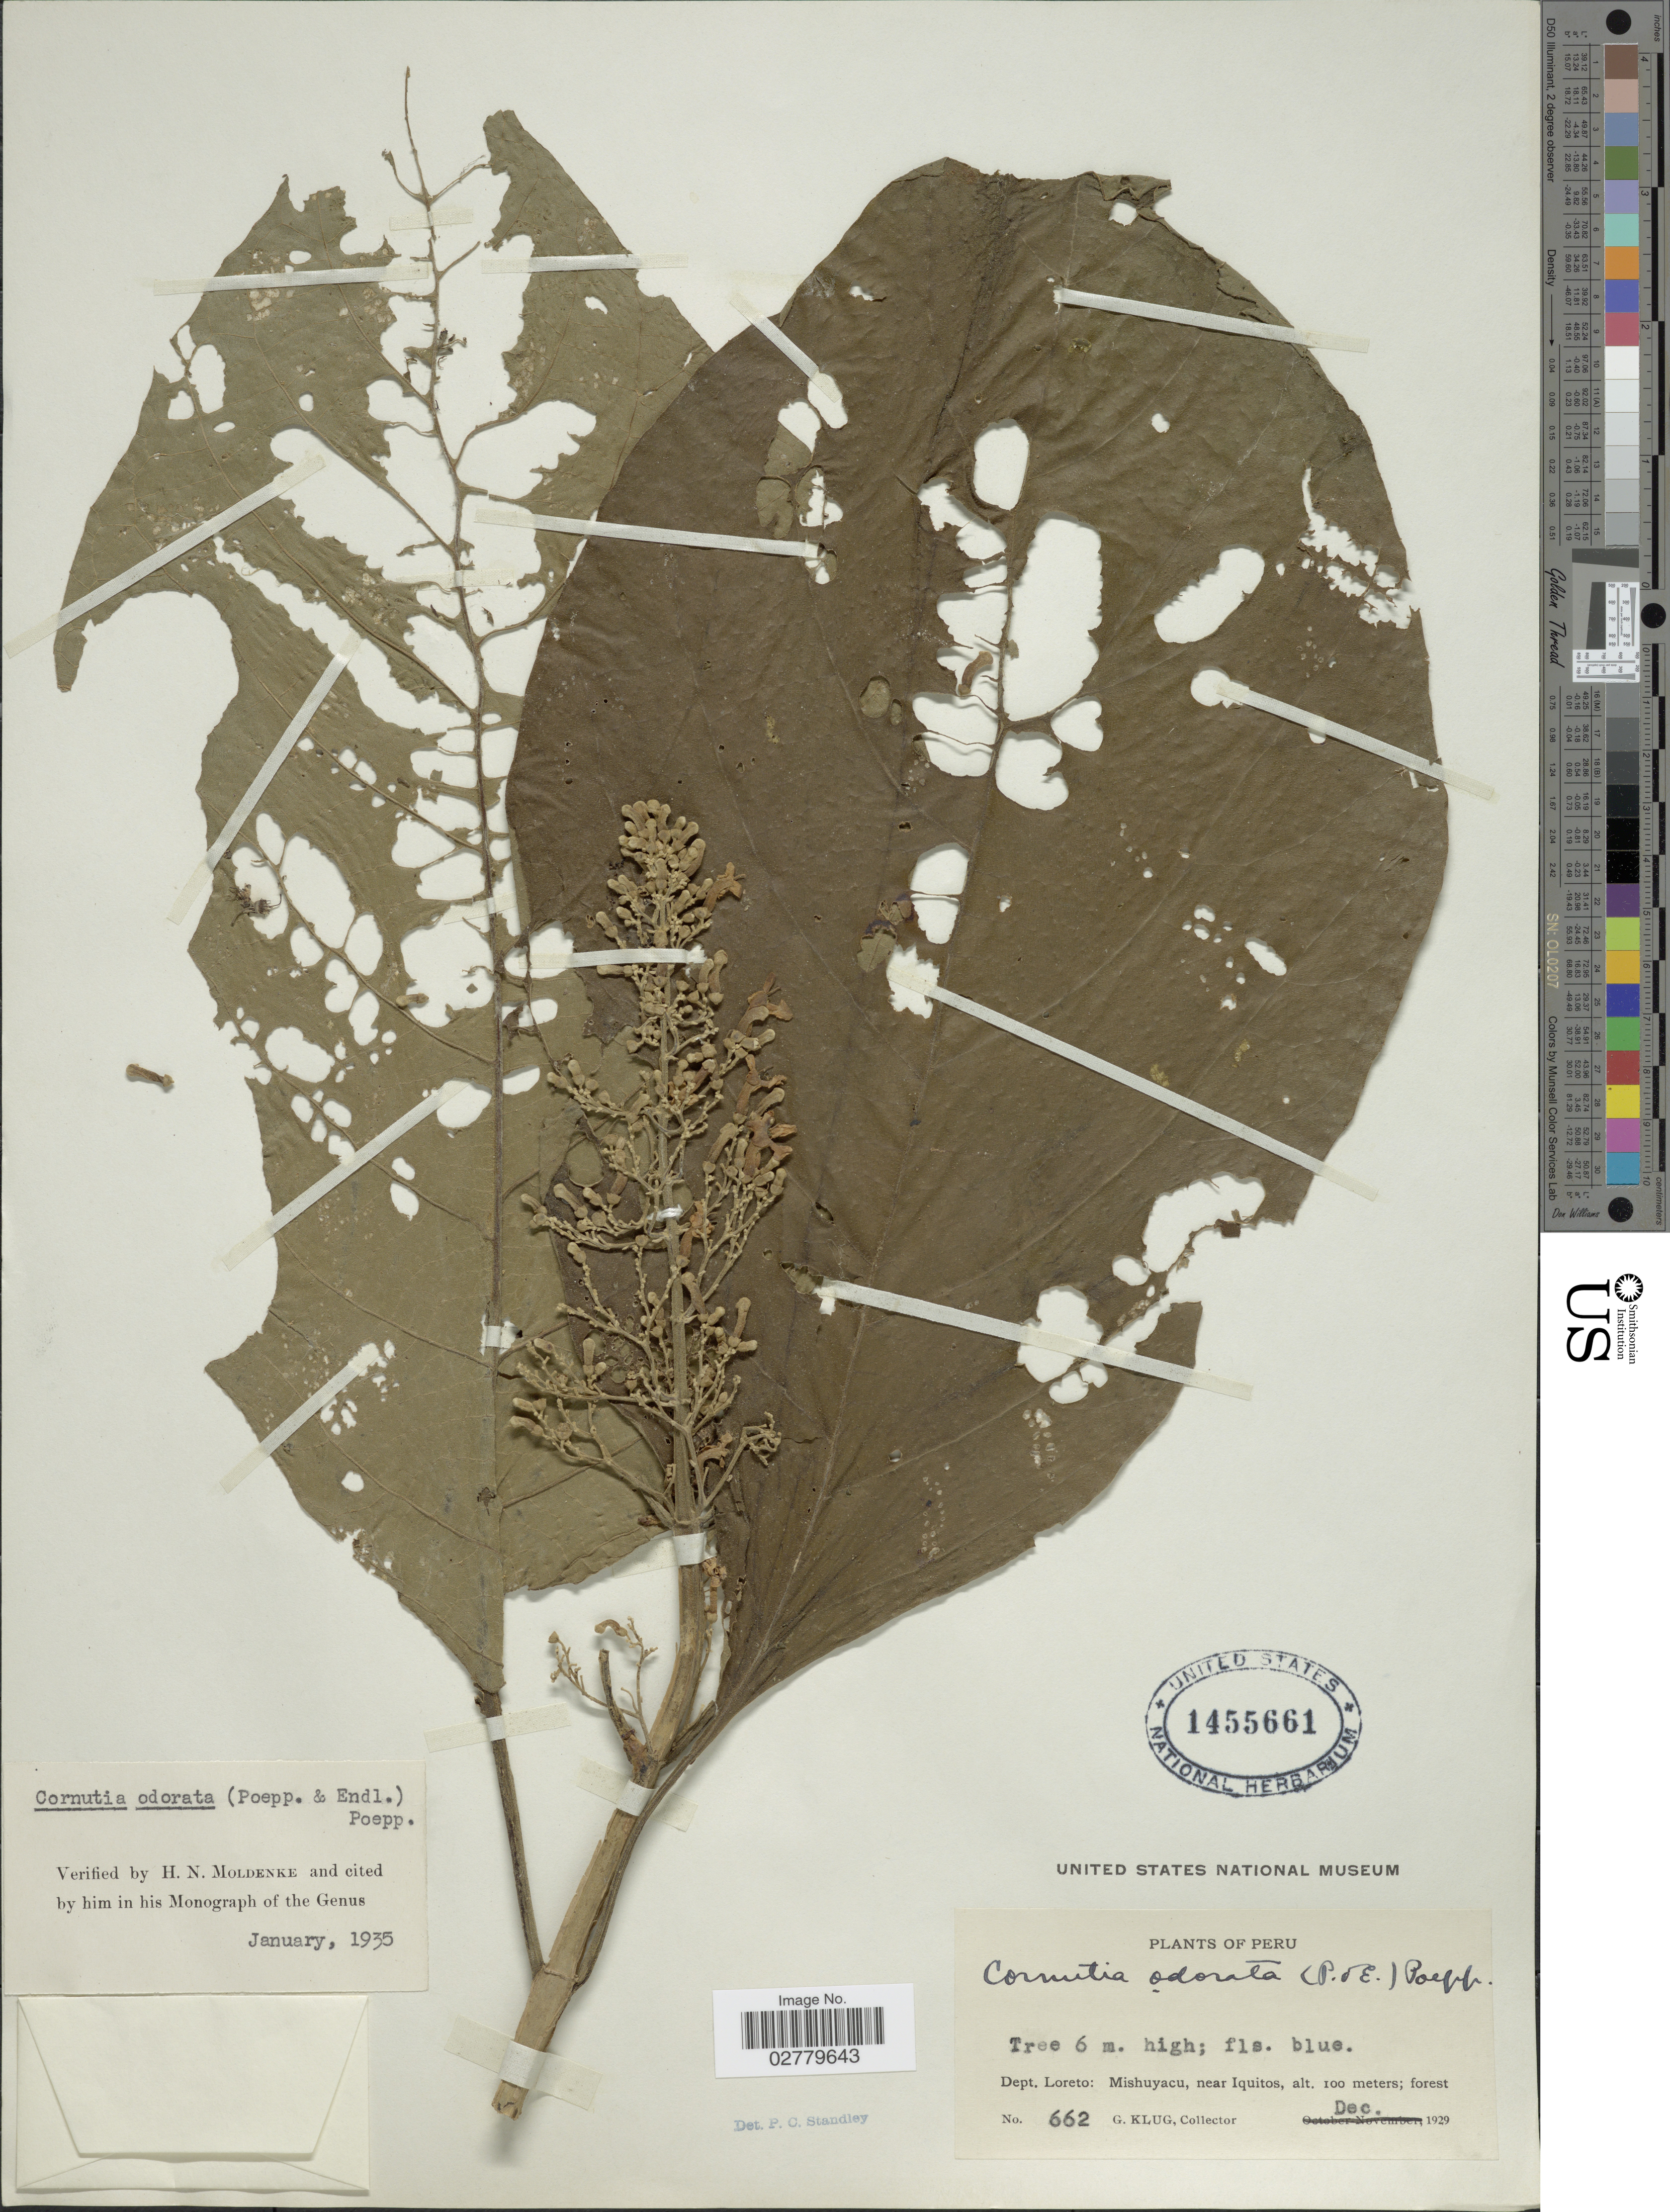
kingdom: Plantae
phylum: Tracheophyta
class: Magnoliopsida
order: Lamiales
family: Lamiaceae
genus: Cornutia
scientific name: Cornutia odorata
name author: (Poepp.) Schauer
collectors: G. Klug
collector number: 662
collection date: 1929-12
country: Peru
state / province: Loreto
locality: Dept. Loreto: Mishuyacu, near Iquitos.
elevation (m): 100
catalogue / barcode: US 1455661